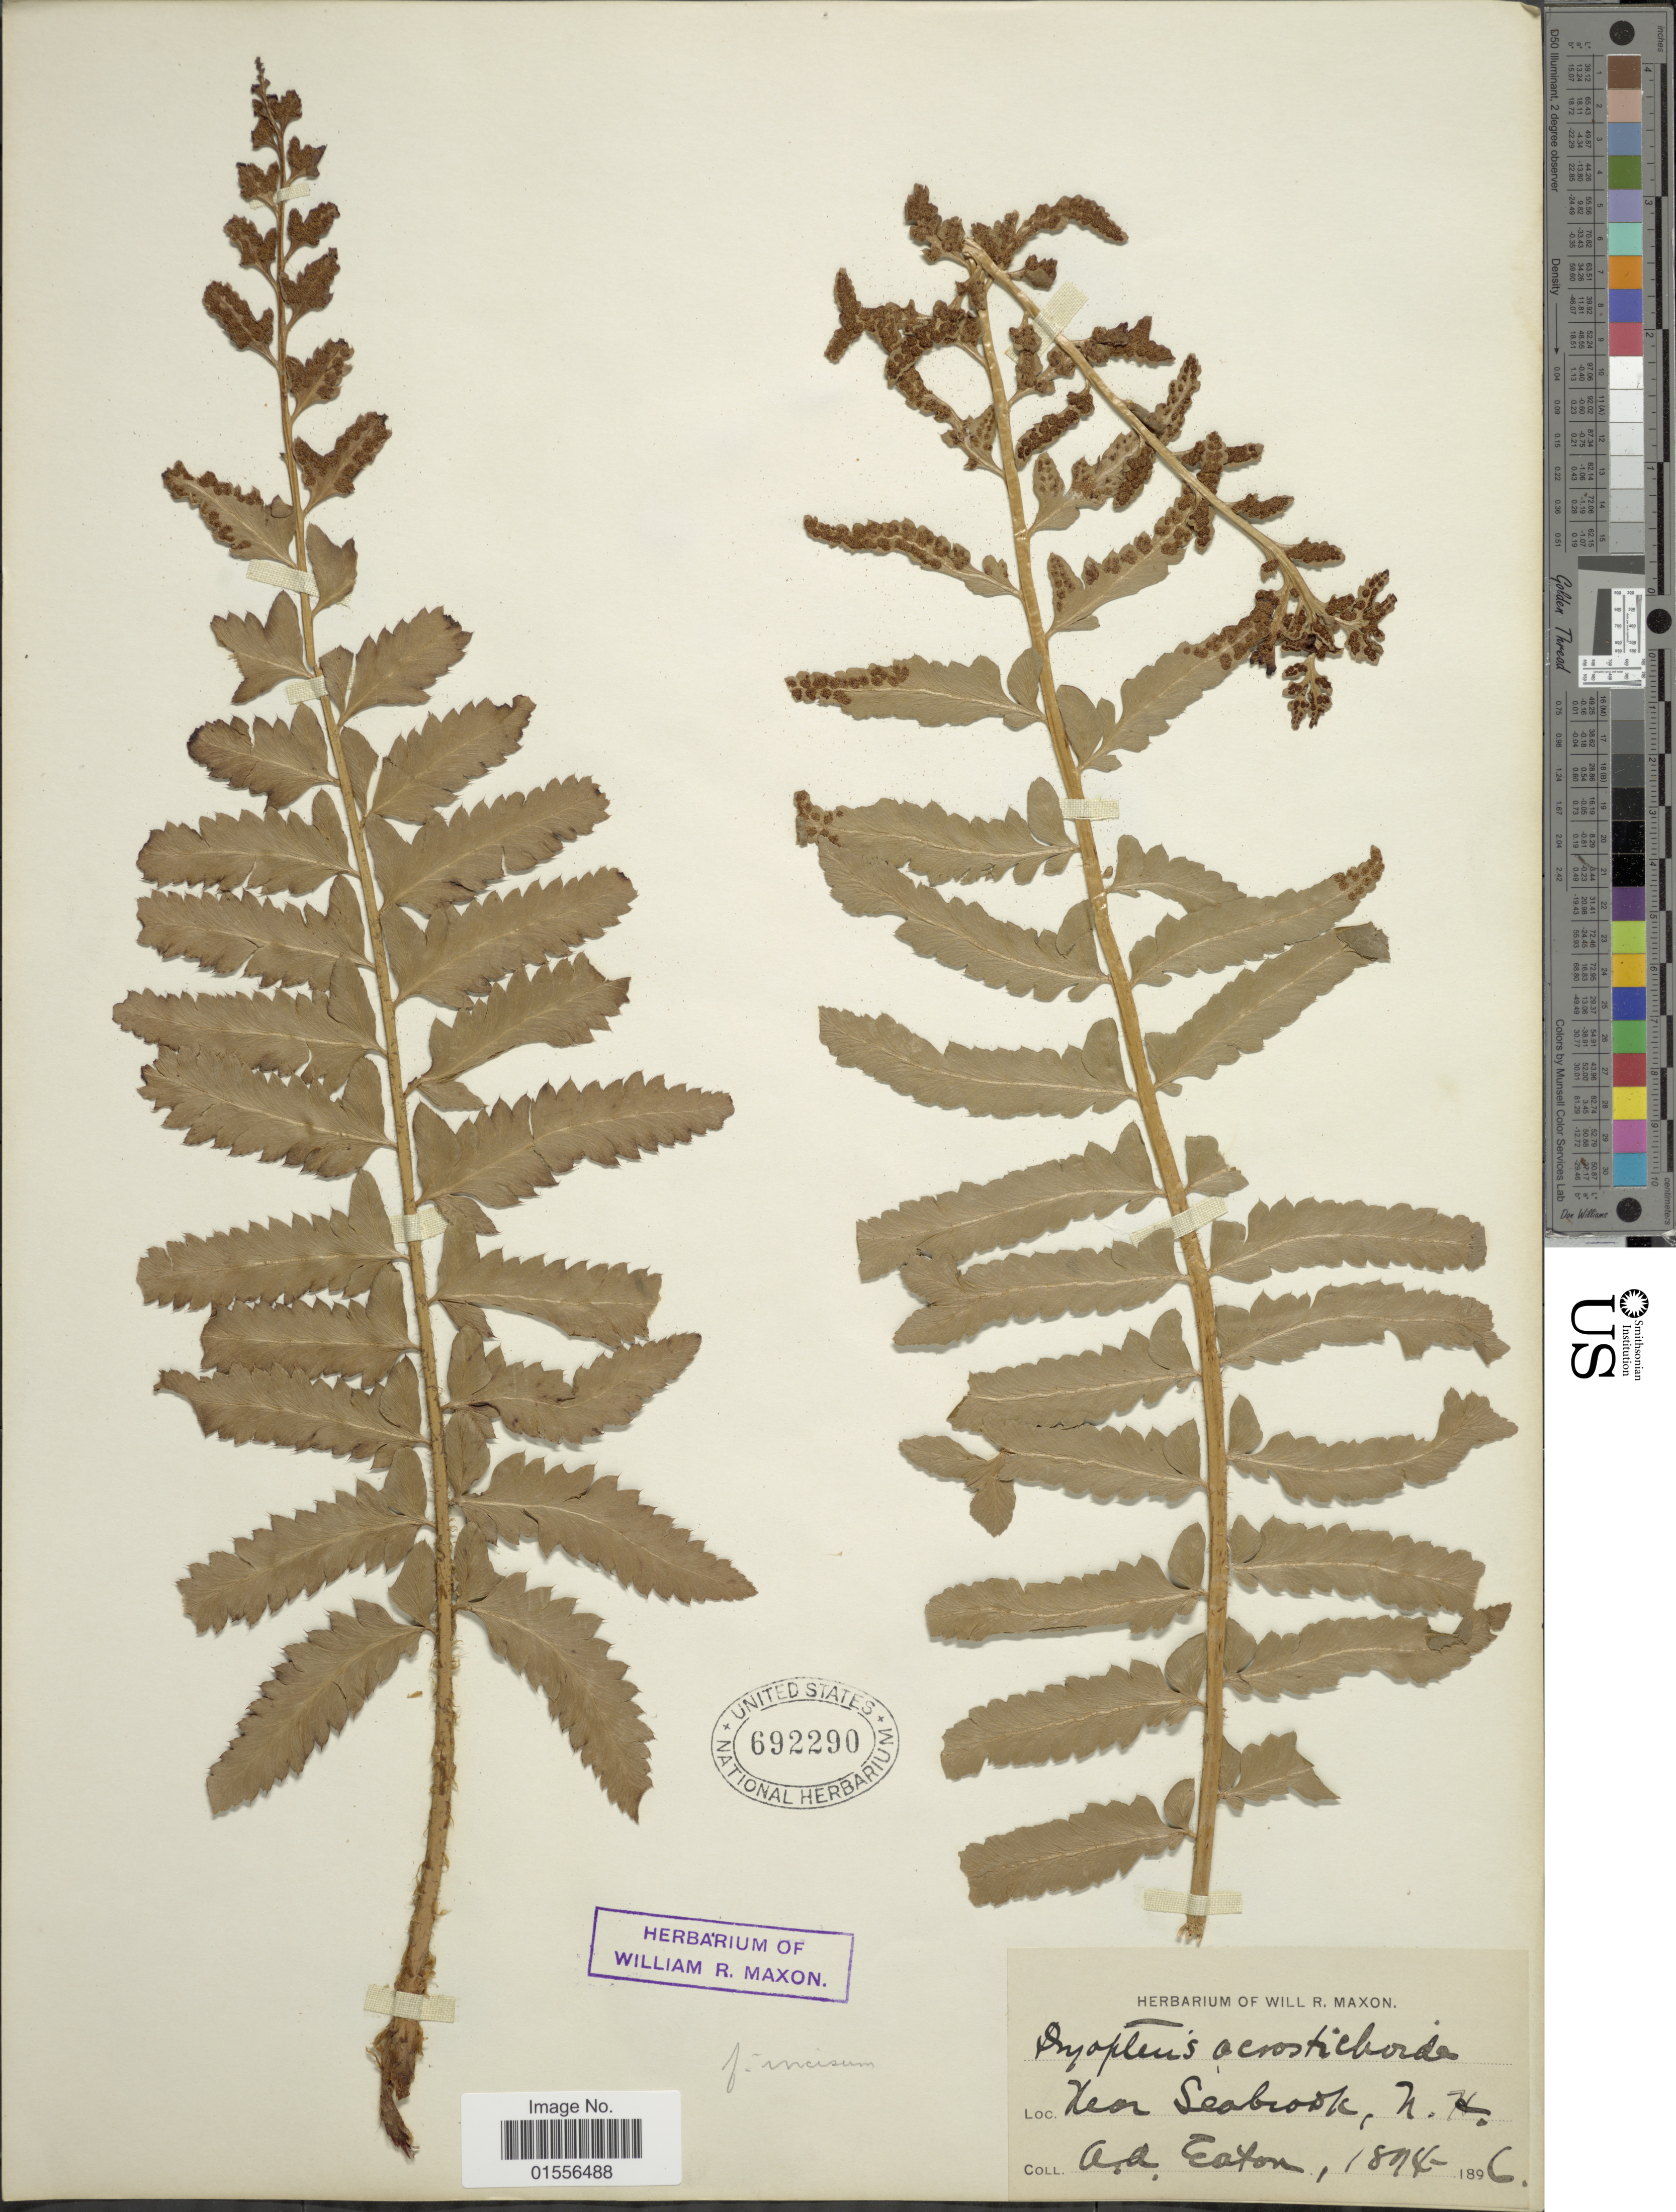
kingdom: Plantae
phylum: Tracheophyta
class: Polypodiopsida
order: Polypodiales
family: Dryopteridaceae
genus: Polystichum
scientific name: Polystichum acrostichoides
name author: (Michx.) Schott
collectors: A. A. Eaton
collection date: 1894/1896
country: United States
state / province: New Hampshire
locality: Near Seabrook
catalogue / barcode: US 692290